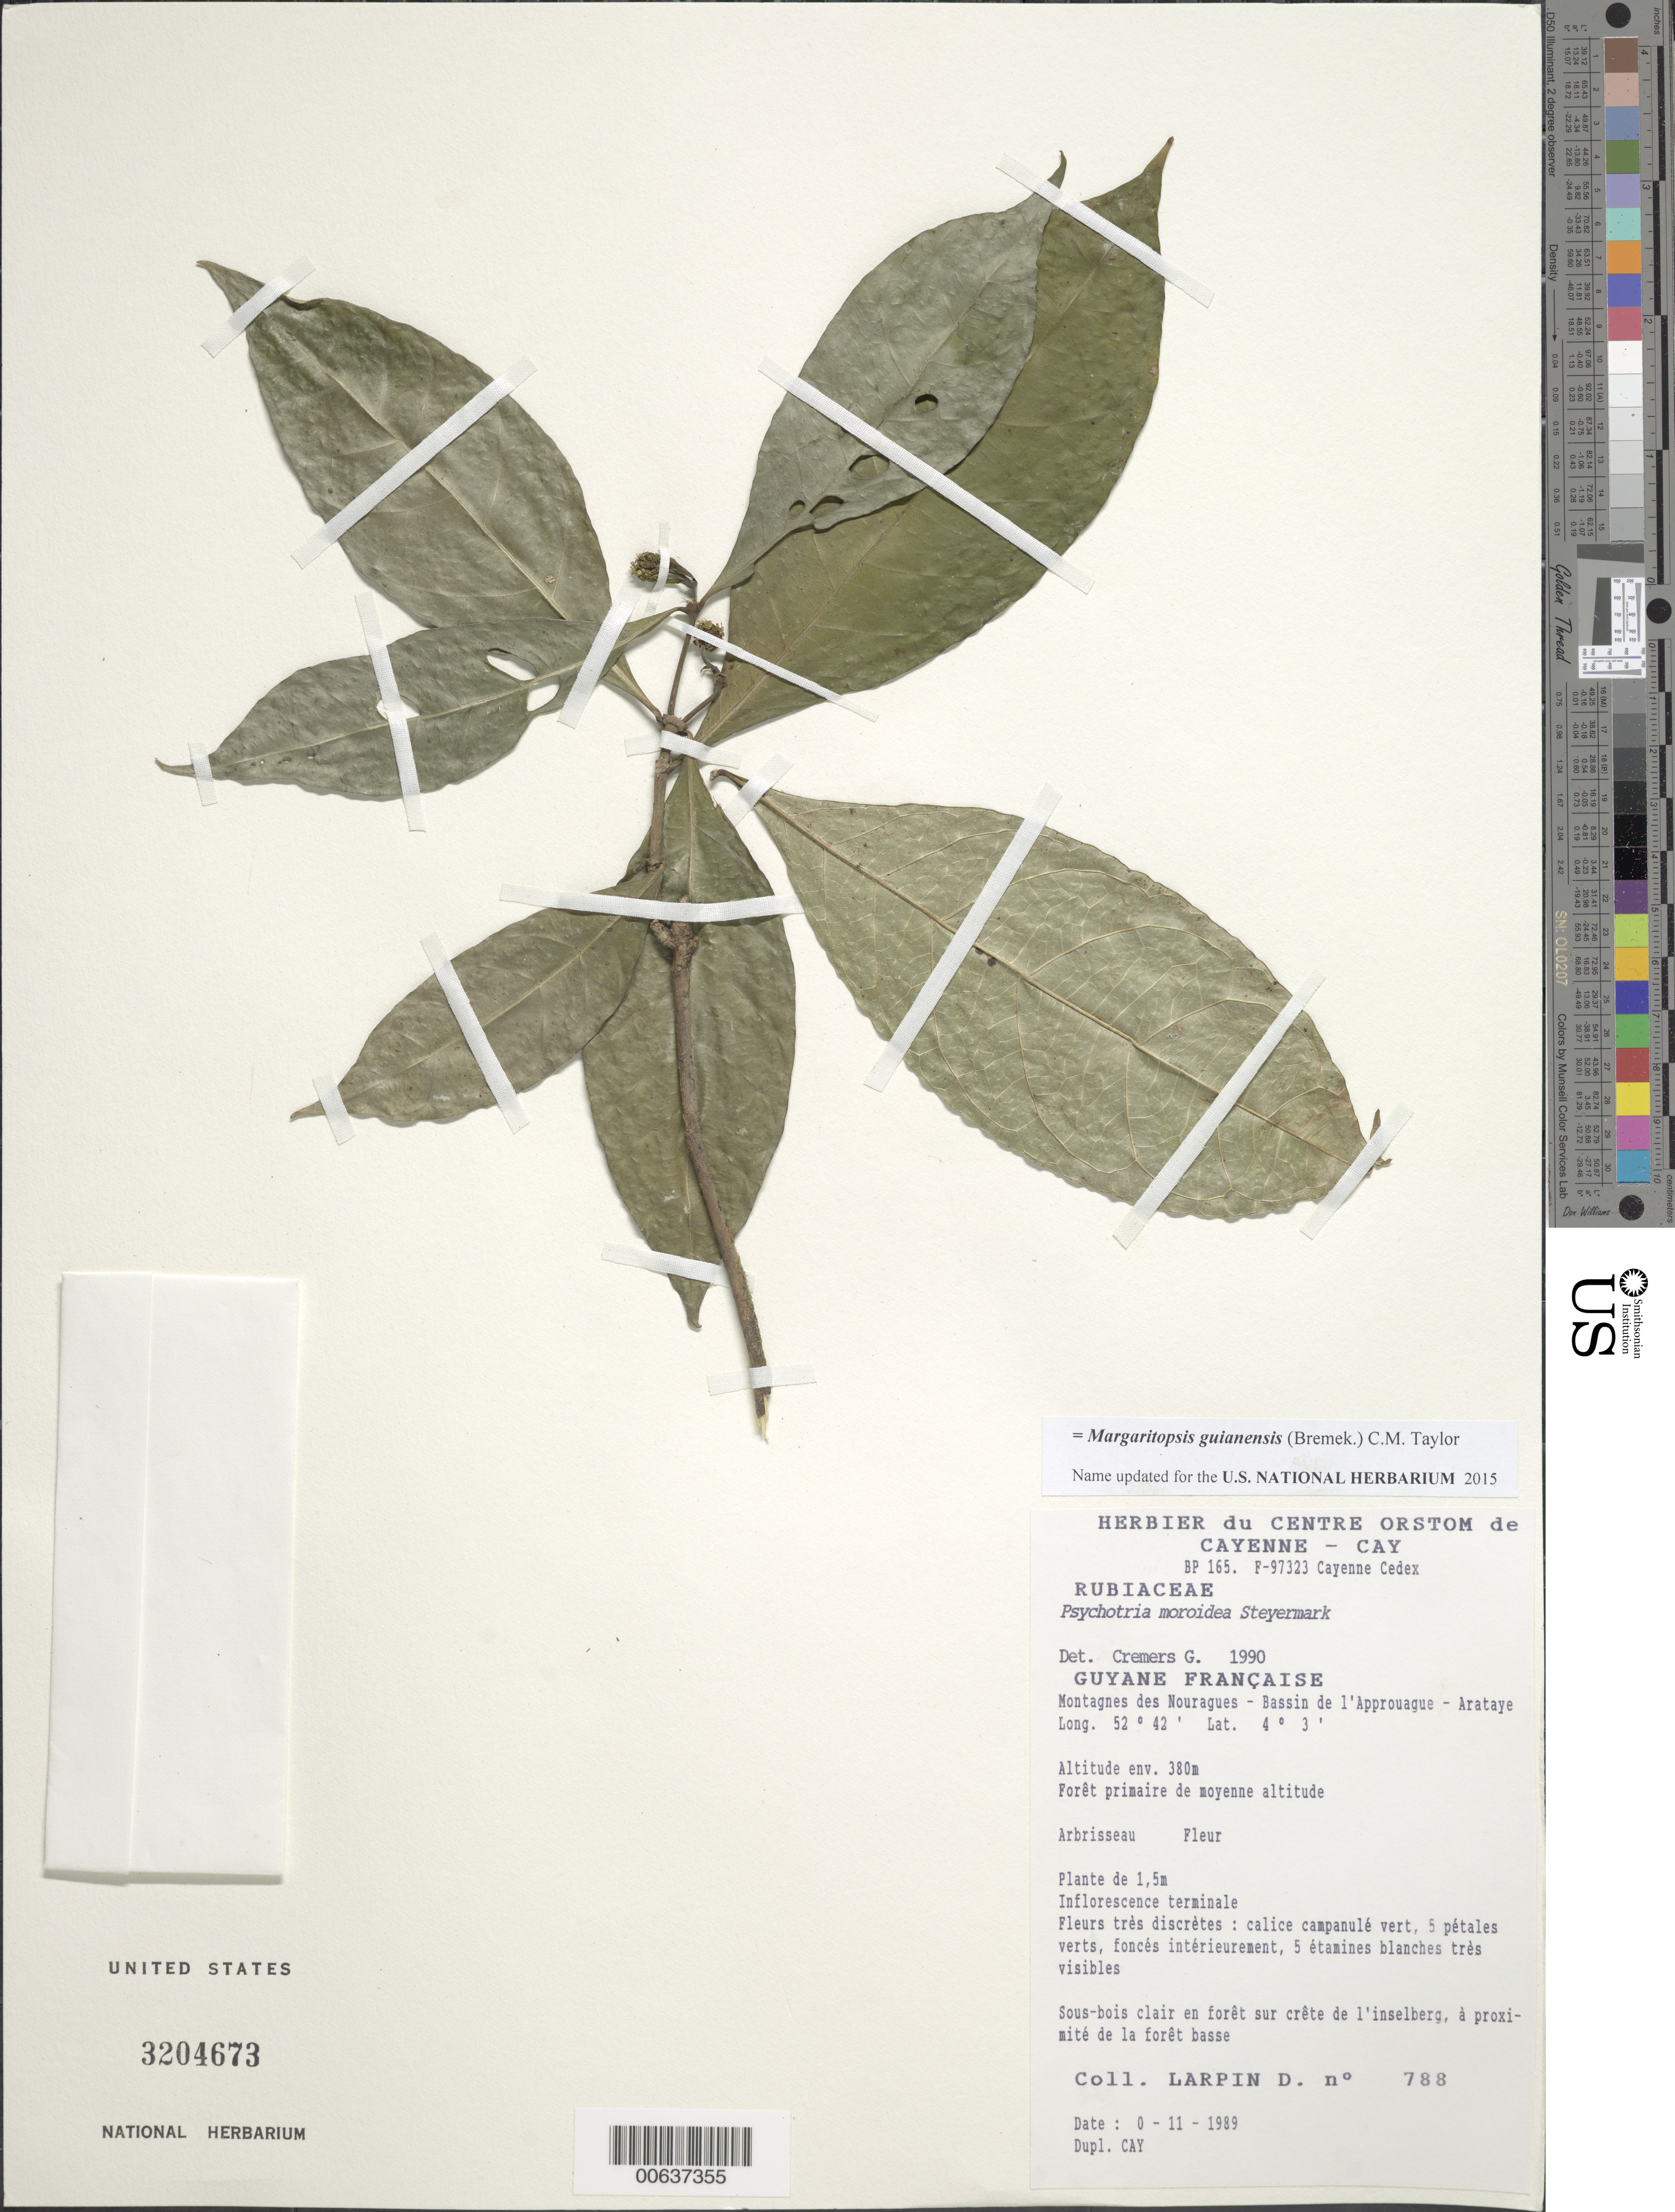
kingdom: Plantae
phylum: Tracheophyta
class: Magnoliopsida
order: Gentianales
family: Rubiaceae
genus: Psychotria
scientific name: Psychotria moroidea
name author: Steyerm.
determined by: Cremers, Georges A.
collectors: D. Larpin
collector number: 788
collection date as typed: Nov-89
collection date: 1989-11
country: French Guiana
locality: Station des Nouragues, Bassin de l'Approuague, Arataye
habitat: Foret primaire de moyenne altitude. Sous-bois clair en foret sur crete de l'inselberg, a proximite de la foret basse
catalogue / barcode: US 3204673